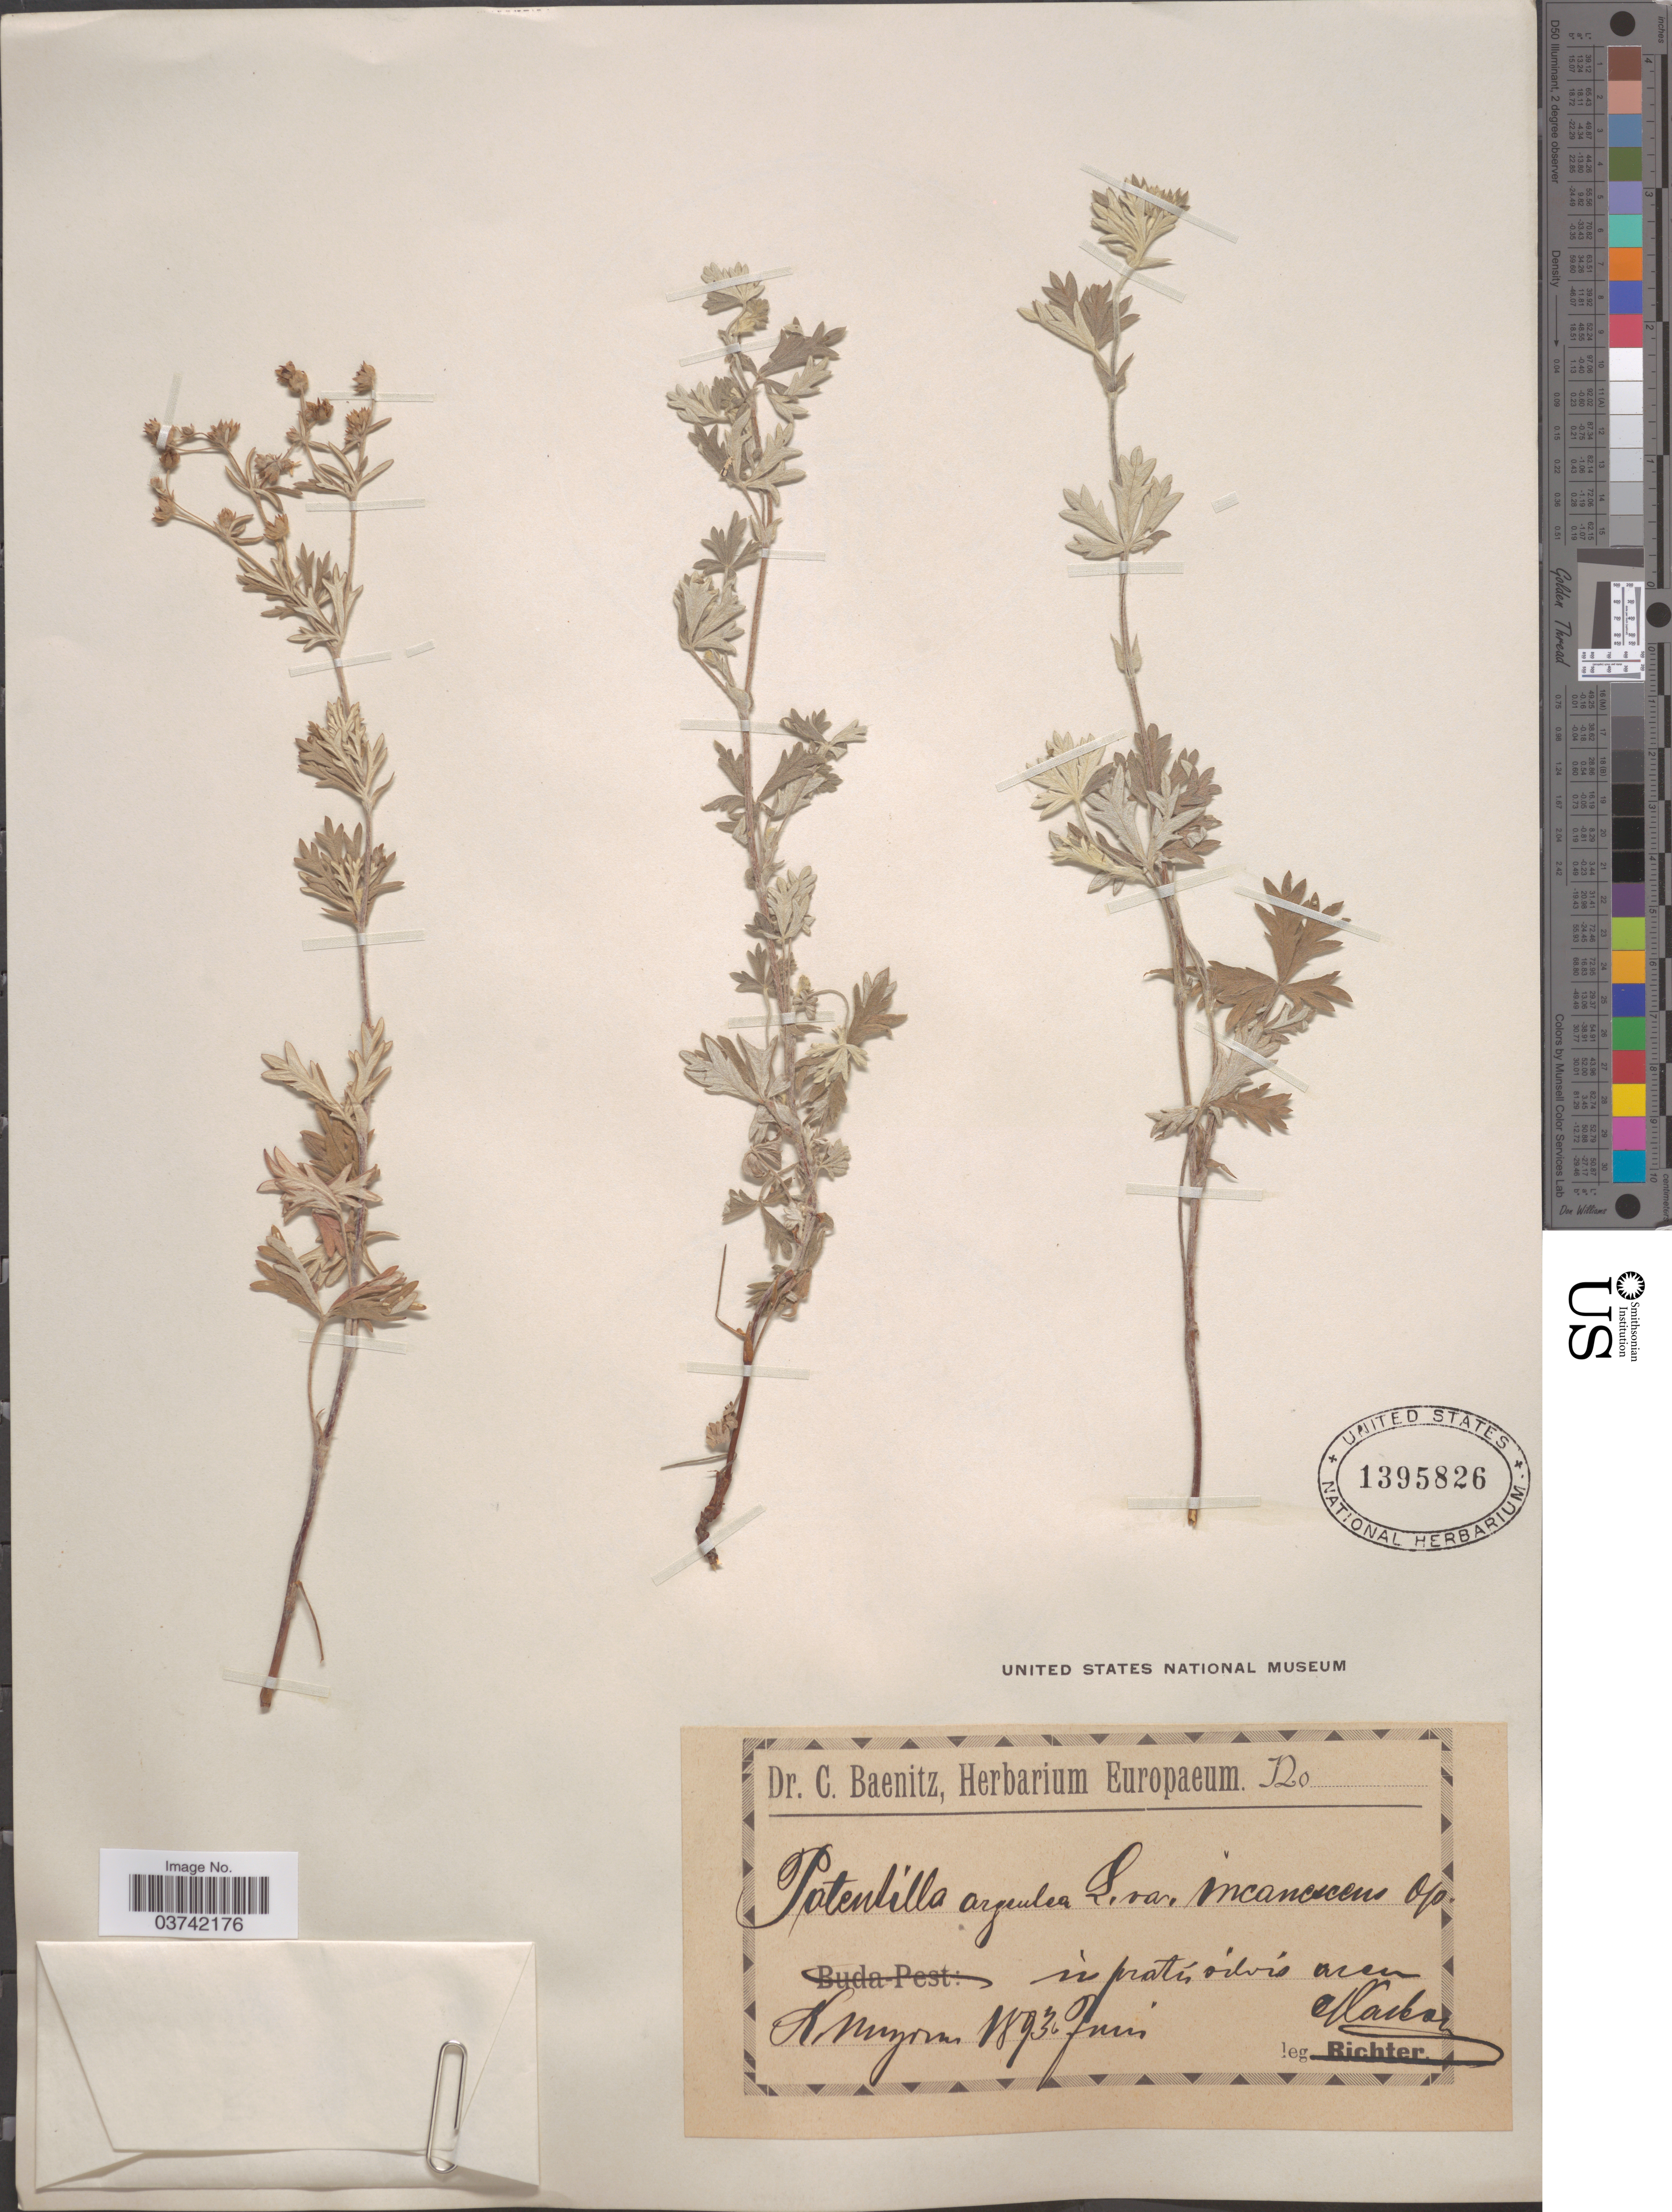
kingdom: Plantae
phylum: Tracheophyta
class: Magnoliopsida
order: Rosales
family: Rosaceae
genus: Potentilla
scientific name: Potentilla argentea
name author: L.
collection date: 1893-06-06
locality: In pratis silvis aren Kmuyoma. [interpreted]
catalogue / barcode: US 1395826